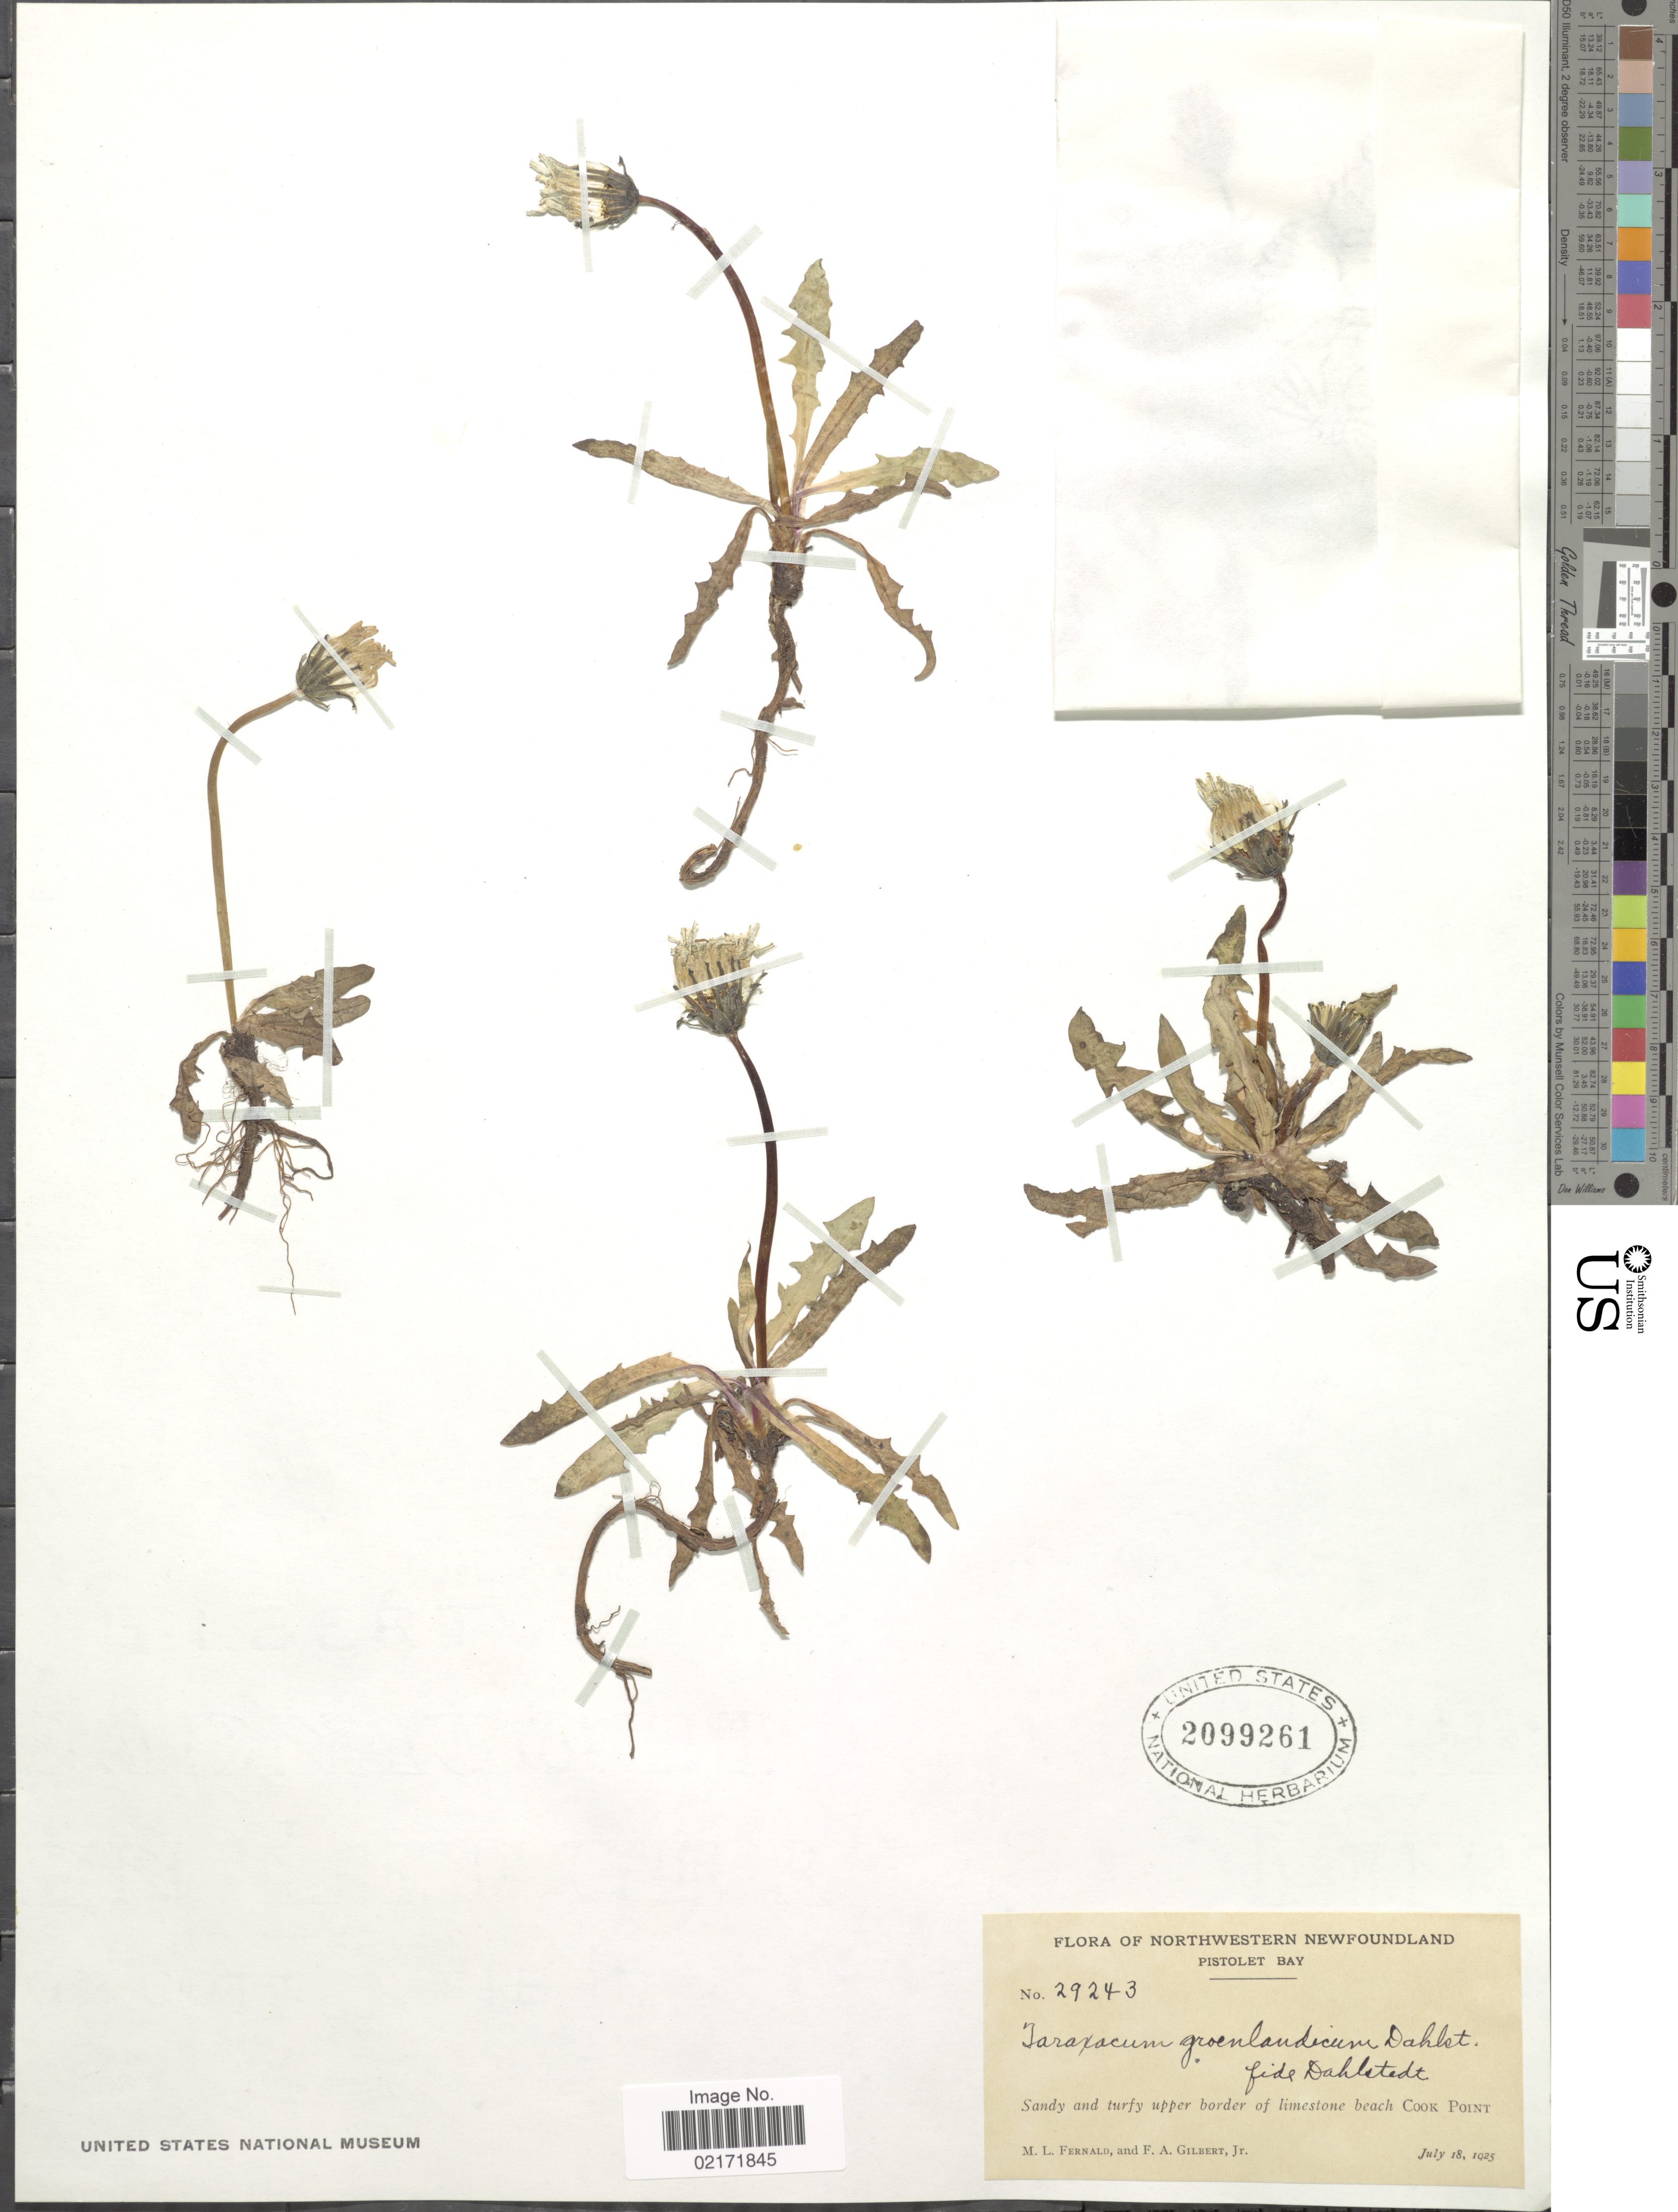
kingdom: Plantae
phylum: Tracheophyta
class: Magnoliopsida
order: Asterales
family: Asteraceae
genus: Taraxacum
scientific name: Taraxacum groenlandicum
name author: Dahlst.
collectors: M. L. Fernald & F. A. Gilbert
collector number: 29243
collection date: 1925-07-18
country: Canada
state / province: Newfoundland and Labrador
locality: Northwestern Newfoundland, upper border of limestone beach Cook Point, Pistolet Bay.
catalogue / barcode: US 2099261